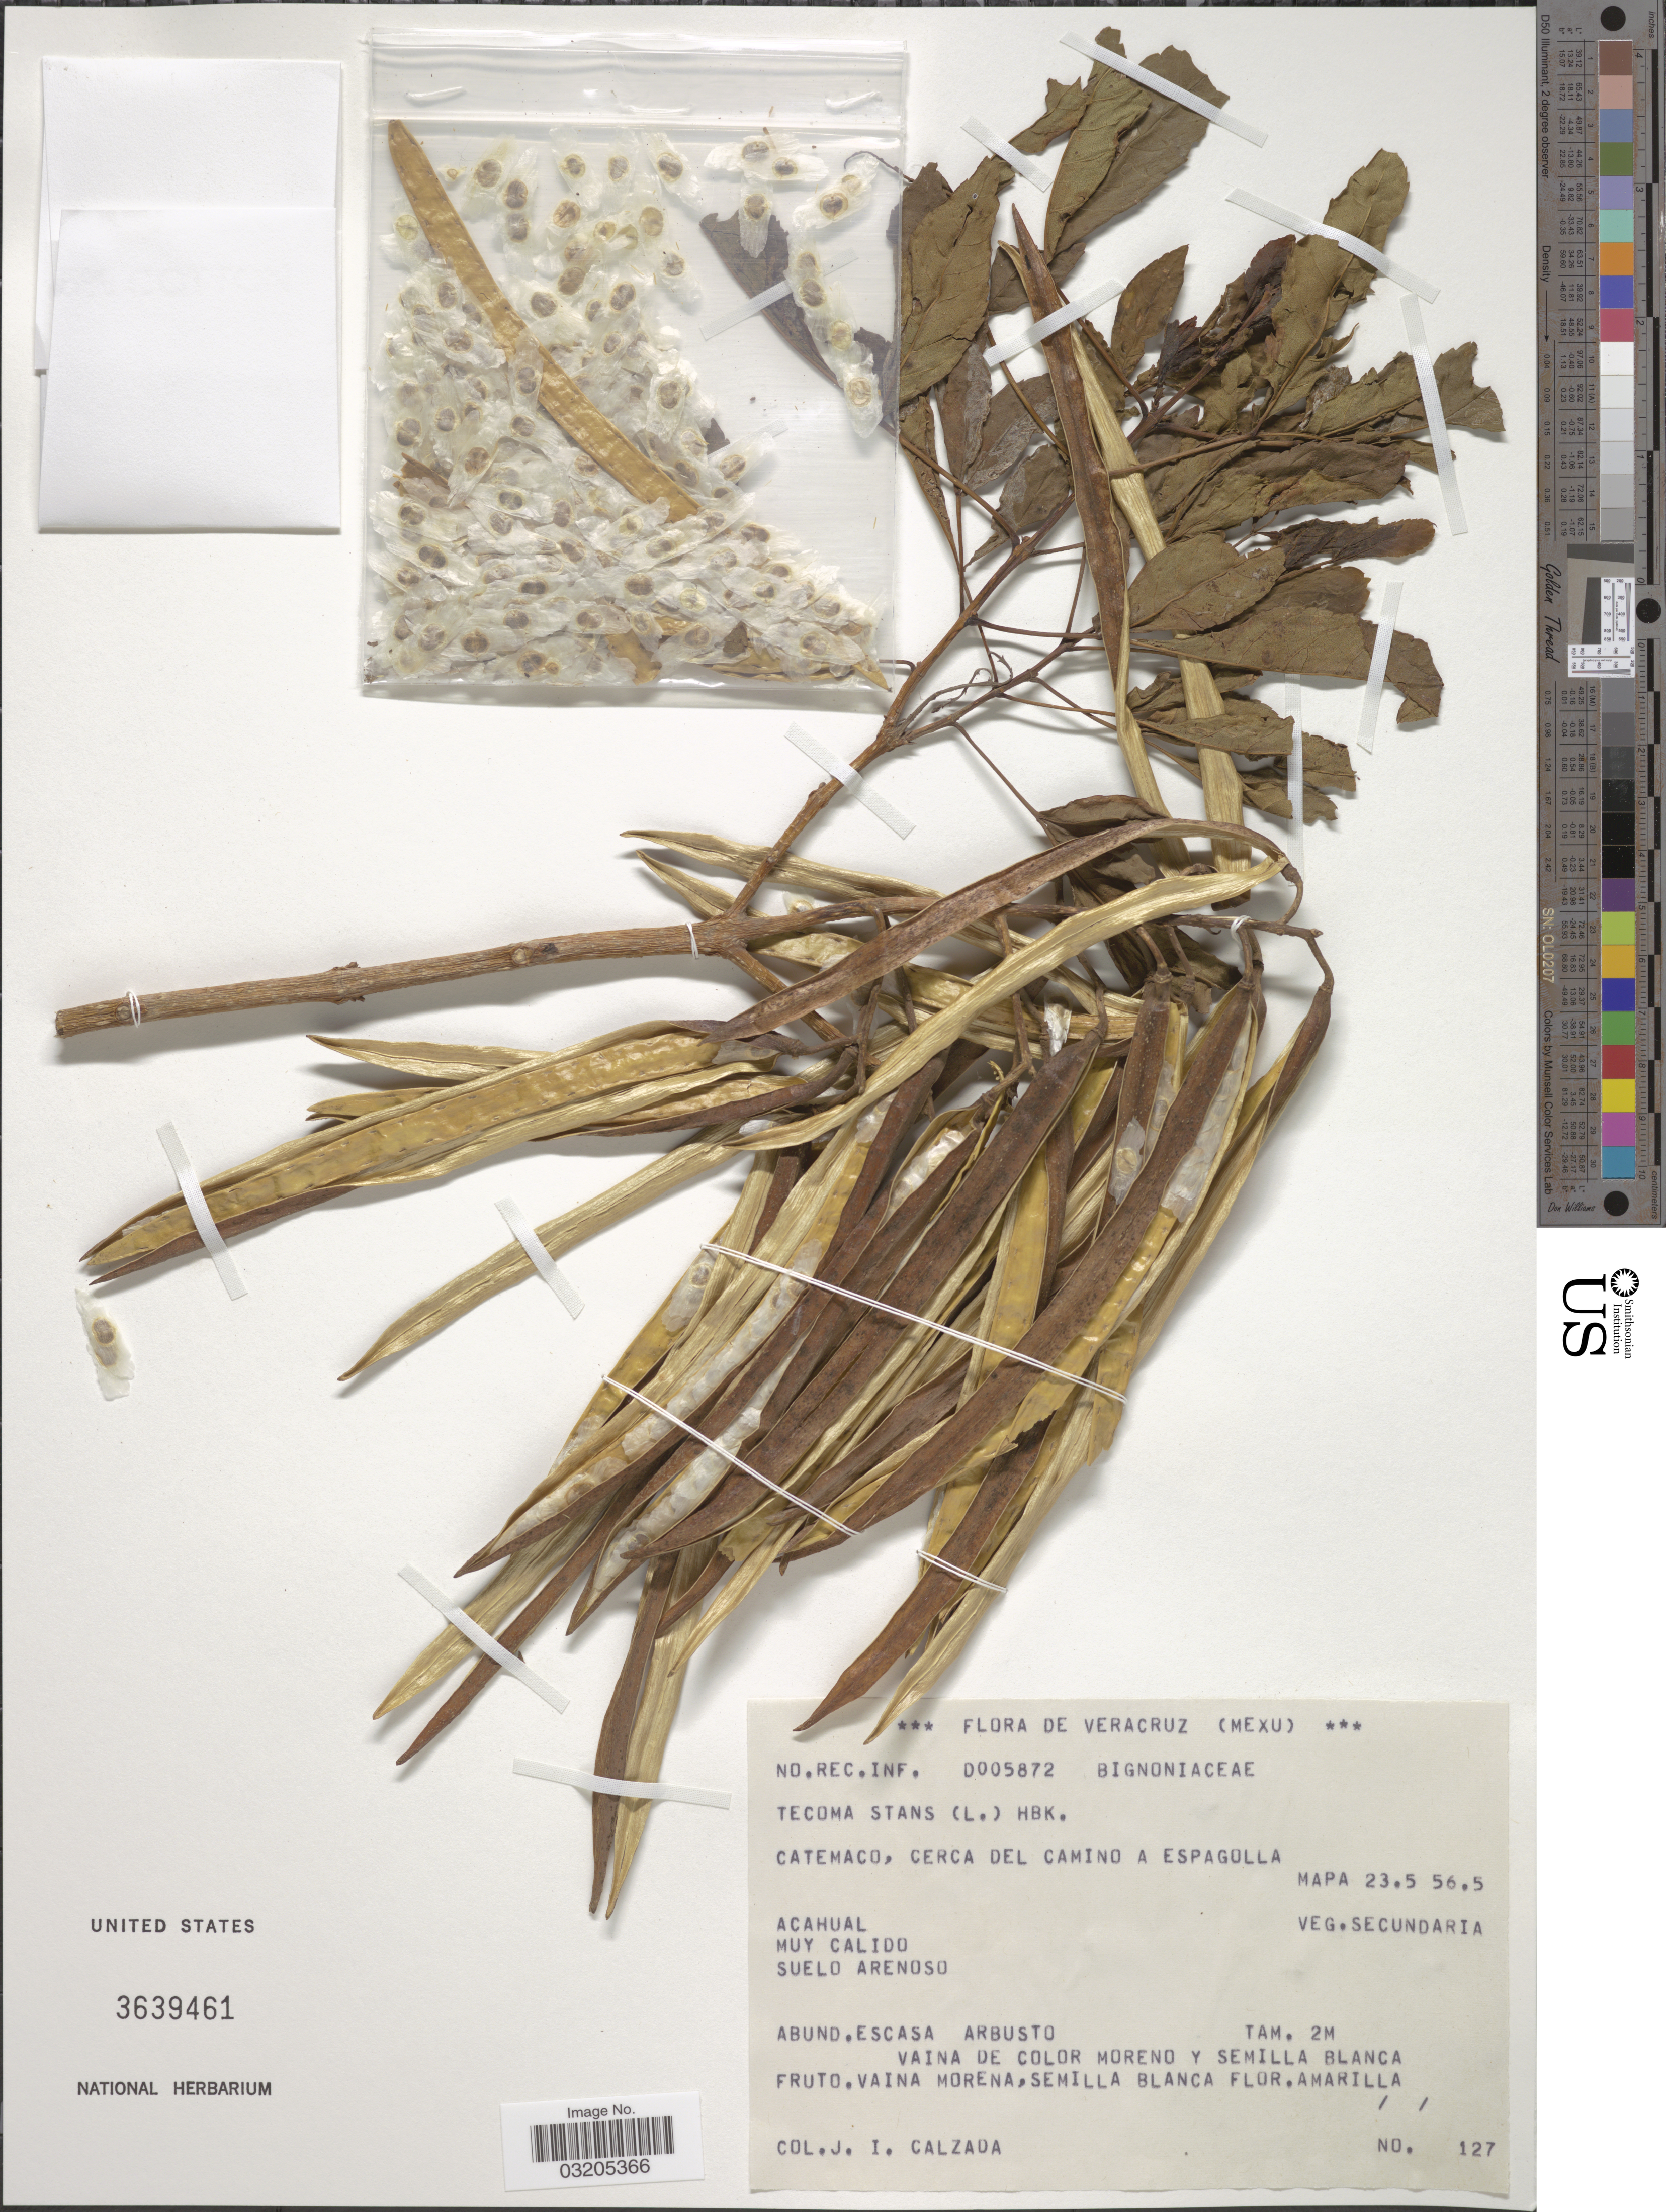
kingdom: Plantae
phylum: Tracheophyta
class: Magnoliopsida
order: Lamiales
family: Bignoniaceae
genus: Tecoma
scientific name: Tecoma stans var. stans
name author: (L.) Juss. ex Kunth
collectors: J. I. Calzada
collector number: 127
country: Mexico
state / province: Veracruz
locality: Catemaco, cerca del camino a Espagolla. Mapa 23.5 56.5.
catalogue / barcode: US 3639461